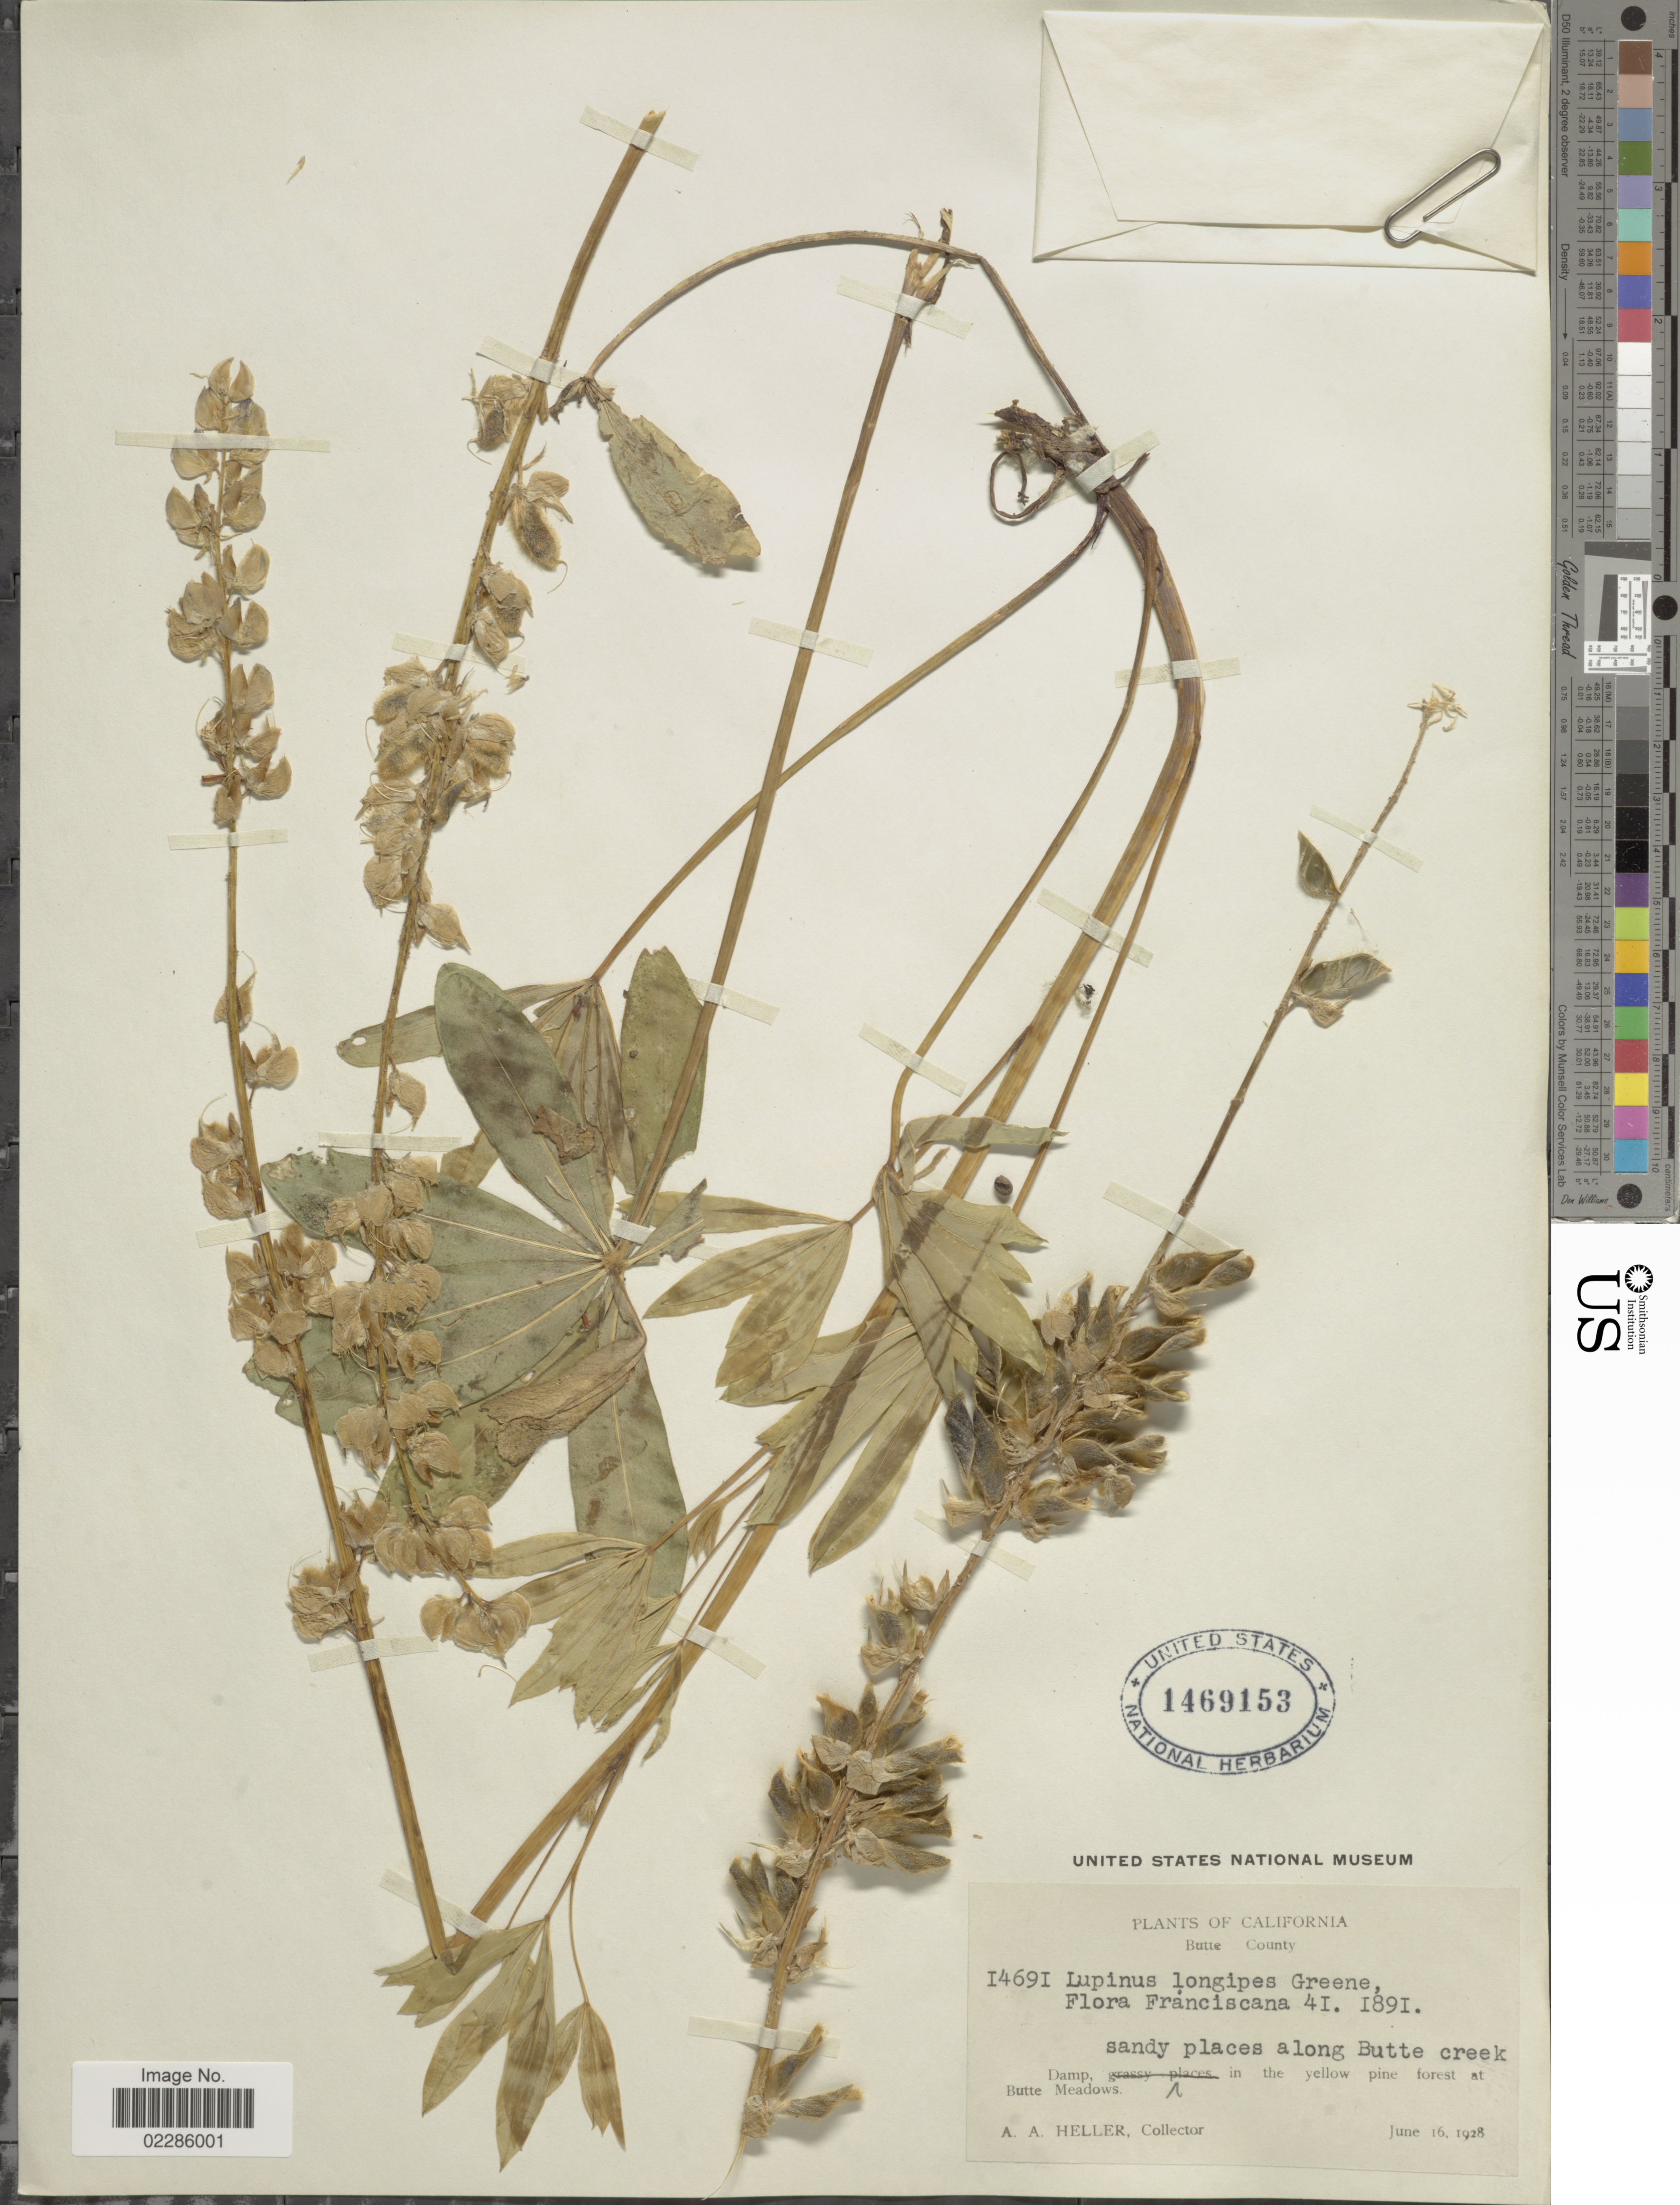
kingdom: Plantae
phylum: Tracheophyta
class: Magnoliopsida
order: Fabales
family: Fabaceae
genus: Lupinus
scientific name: Lupinus longipes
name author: Greene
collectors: A. A. Heller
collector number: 14691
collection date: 1928-06-16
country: United States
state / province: California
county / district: Butte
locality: Buute County, sandy places along Butte creek, Damp, in the yellow pine forest at Butte Meadows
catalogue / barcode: US 1469153